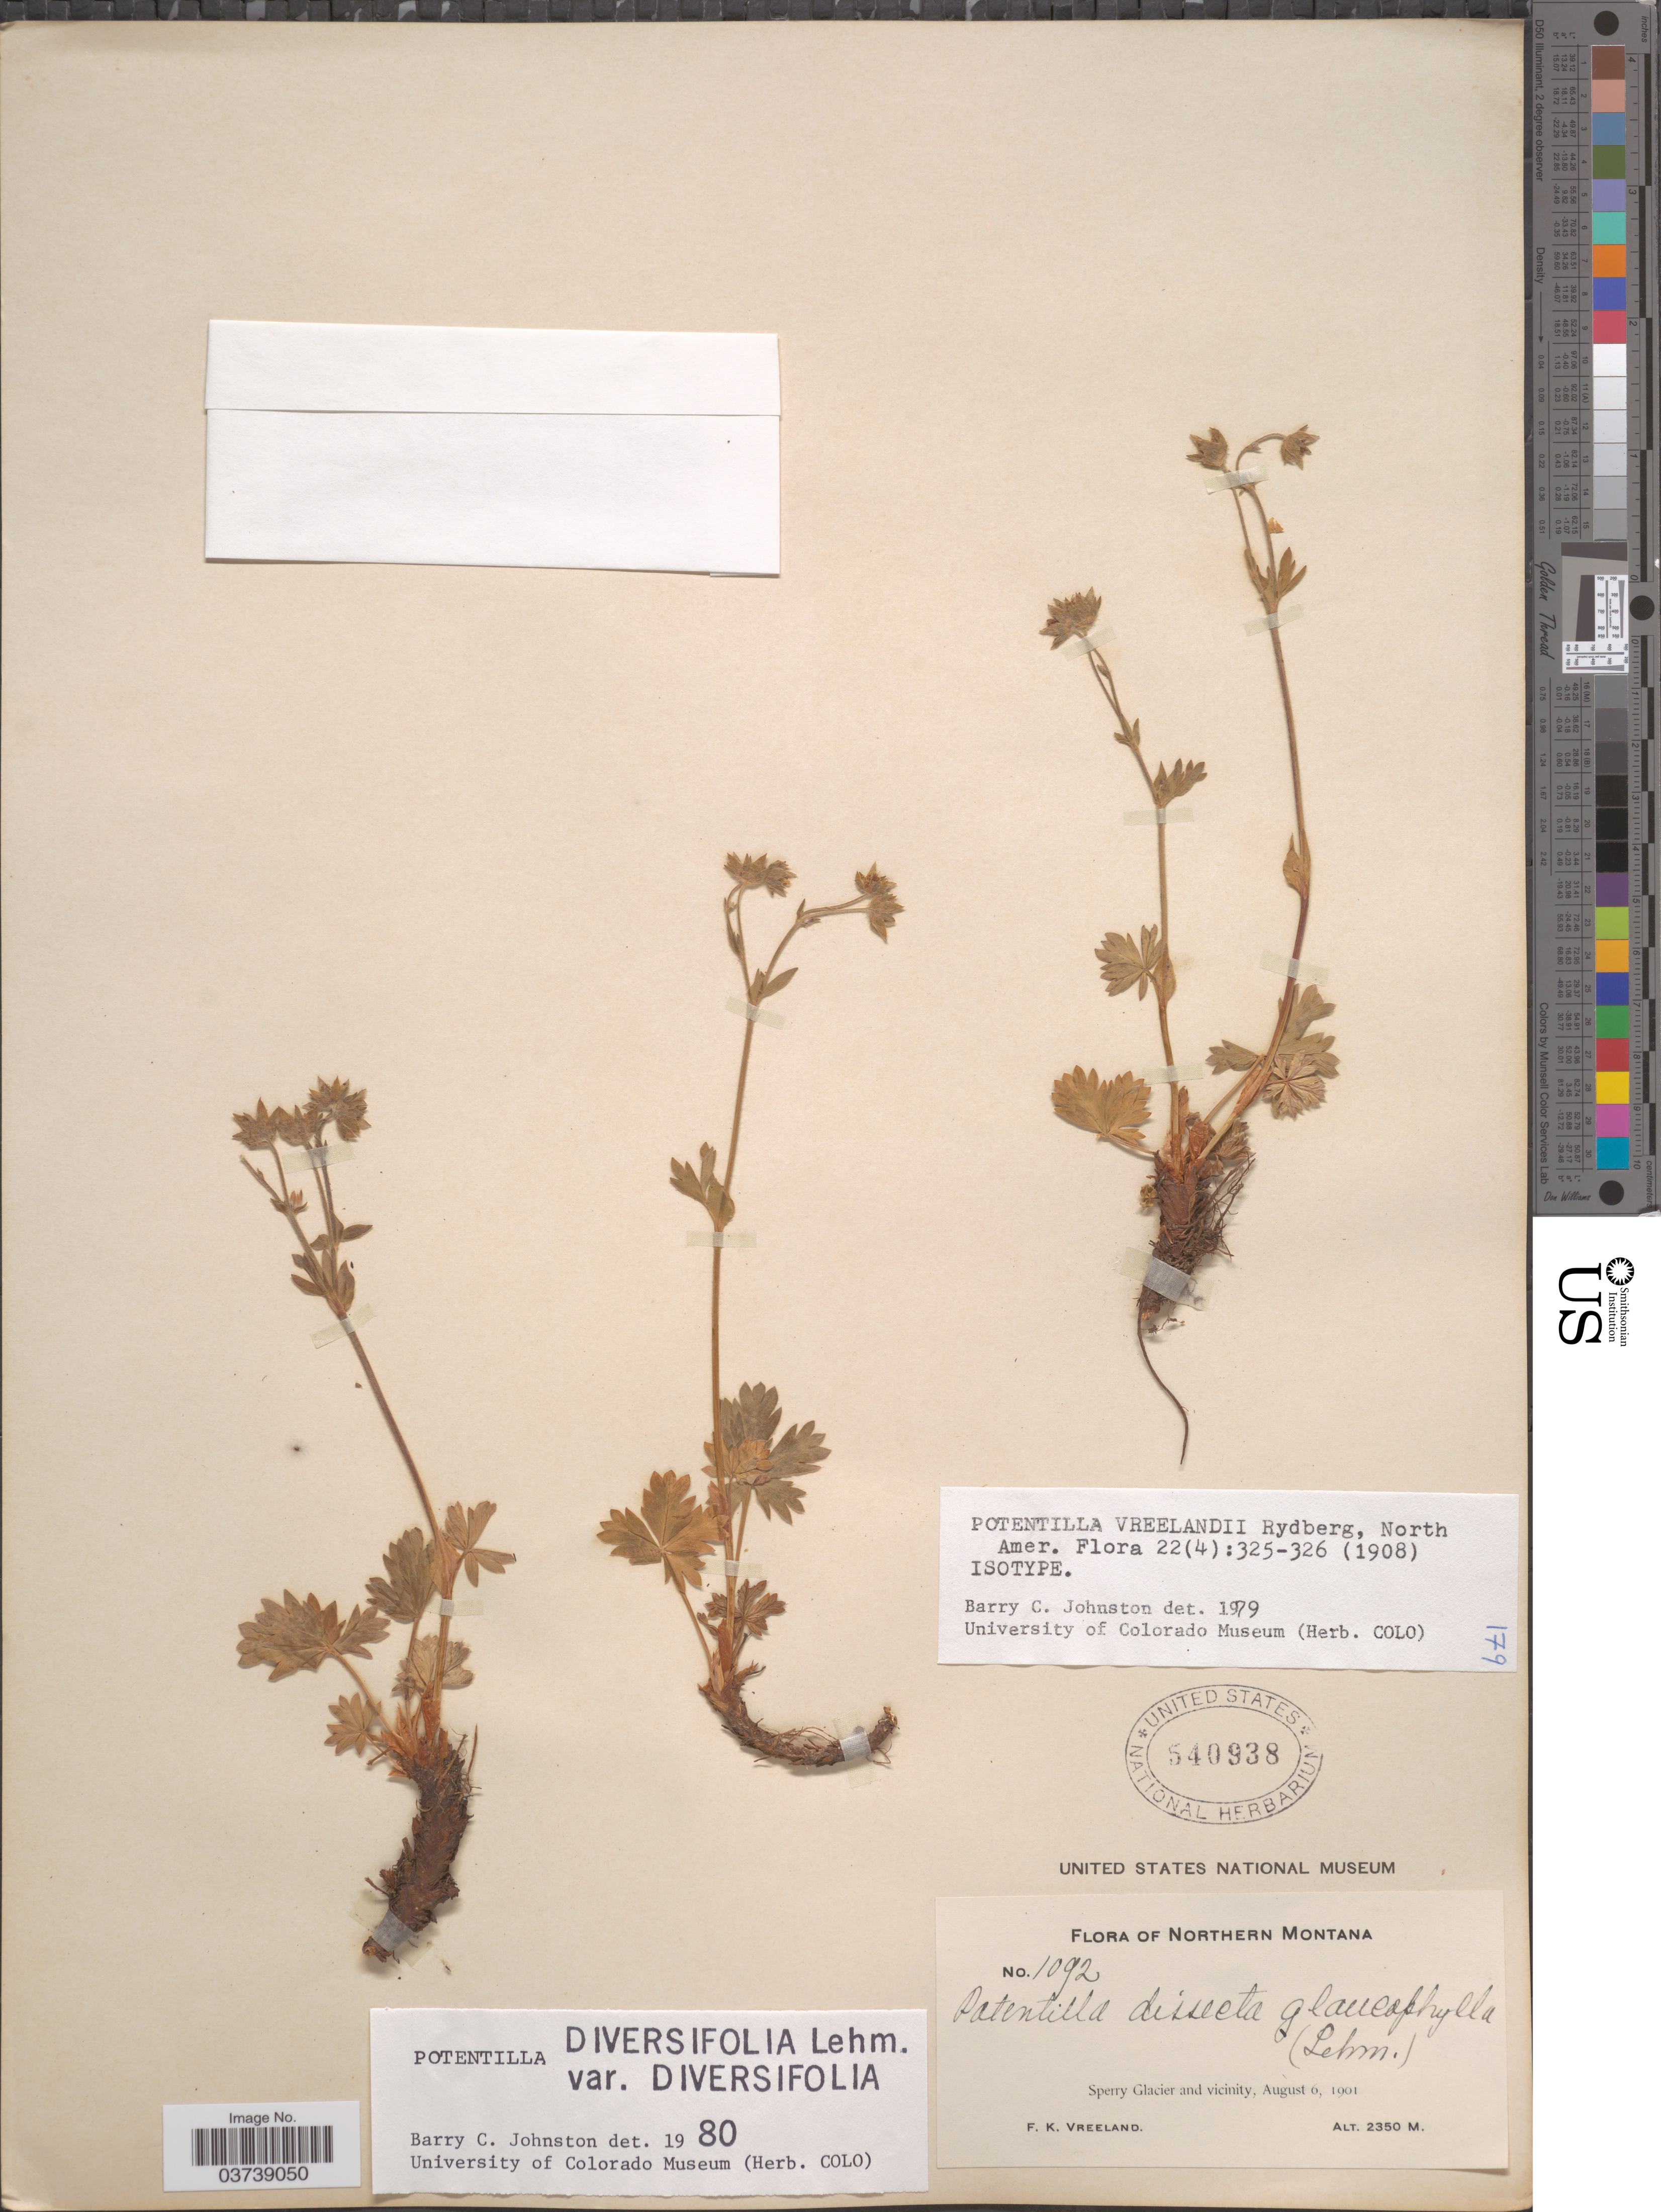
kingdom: Plantae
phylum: Tracheophyta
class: Magnoliopsida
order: Rosales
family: Rosaceae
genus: Potentilla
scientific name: Potentilla diversifolia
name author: Lehm.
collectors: F. Vreeland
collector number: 1092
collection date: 1901-08-06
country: United States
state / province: Montana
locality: Northern Montana. Sperry Glacier and vicinity.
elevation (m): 2350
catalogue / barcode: US 540938